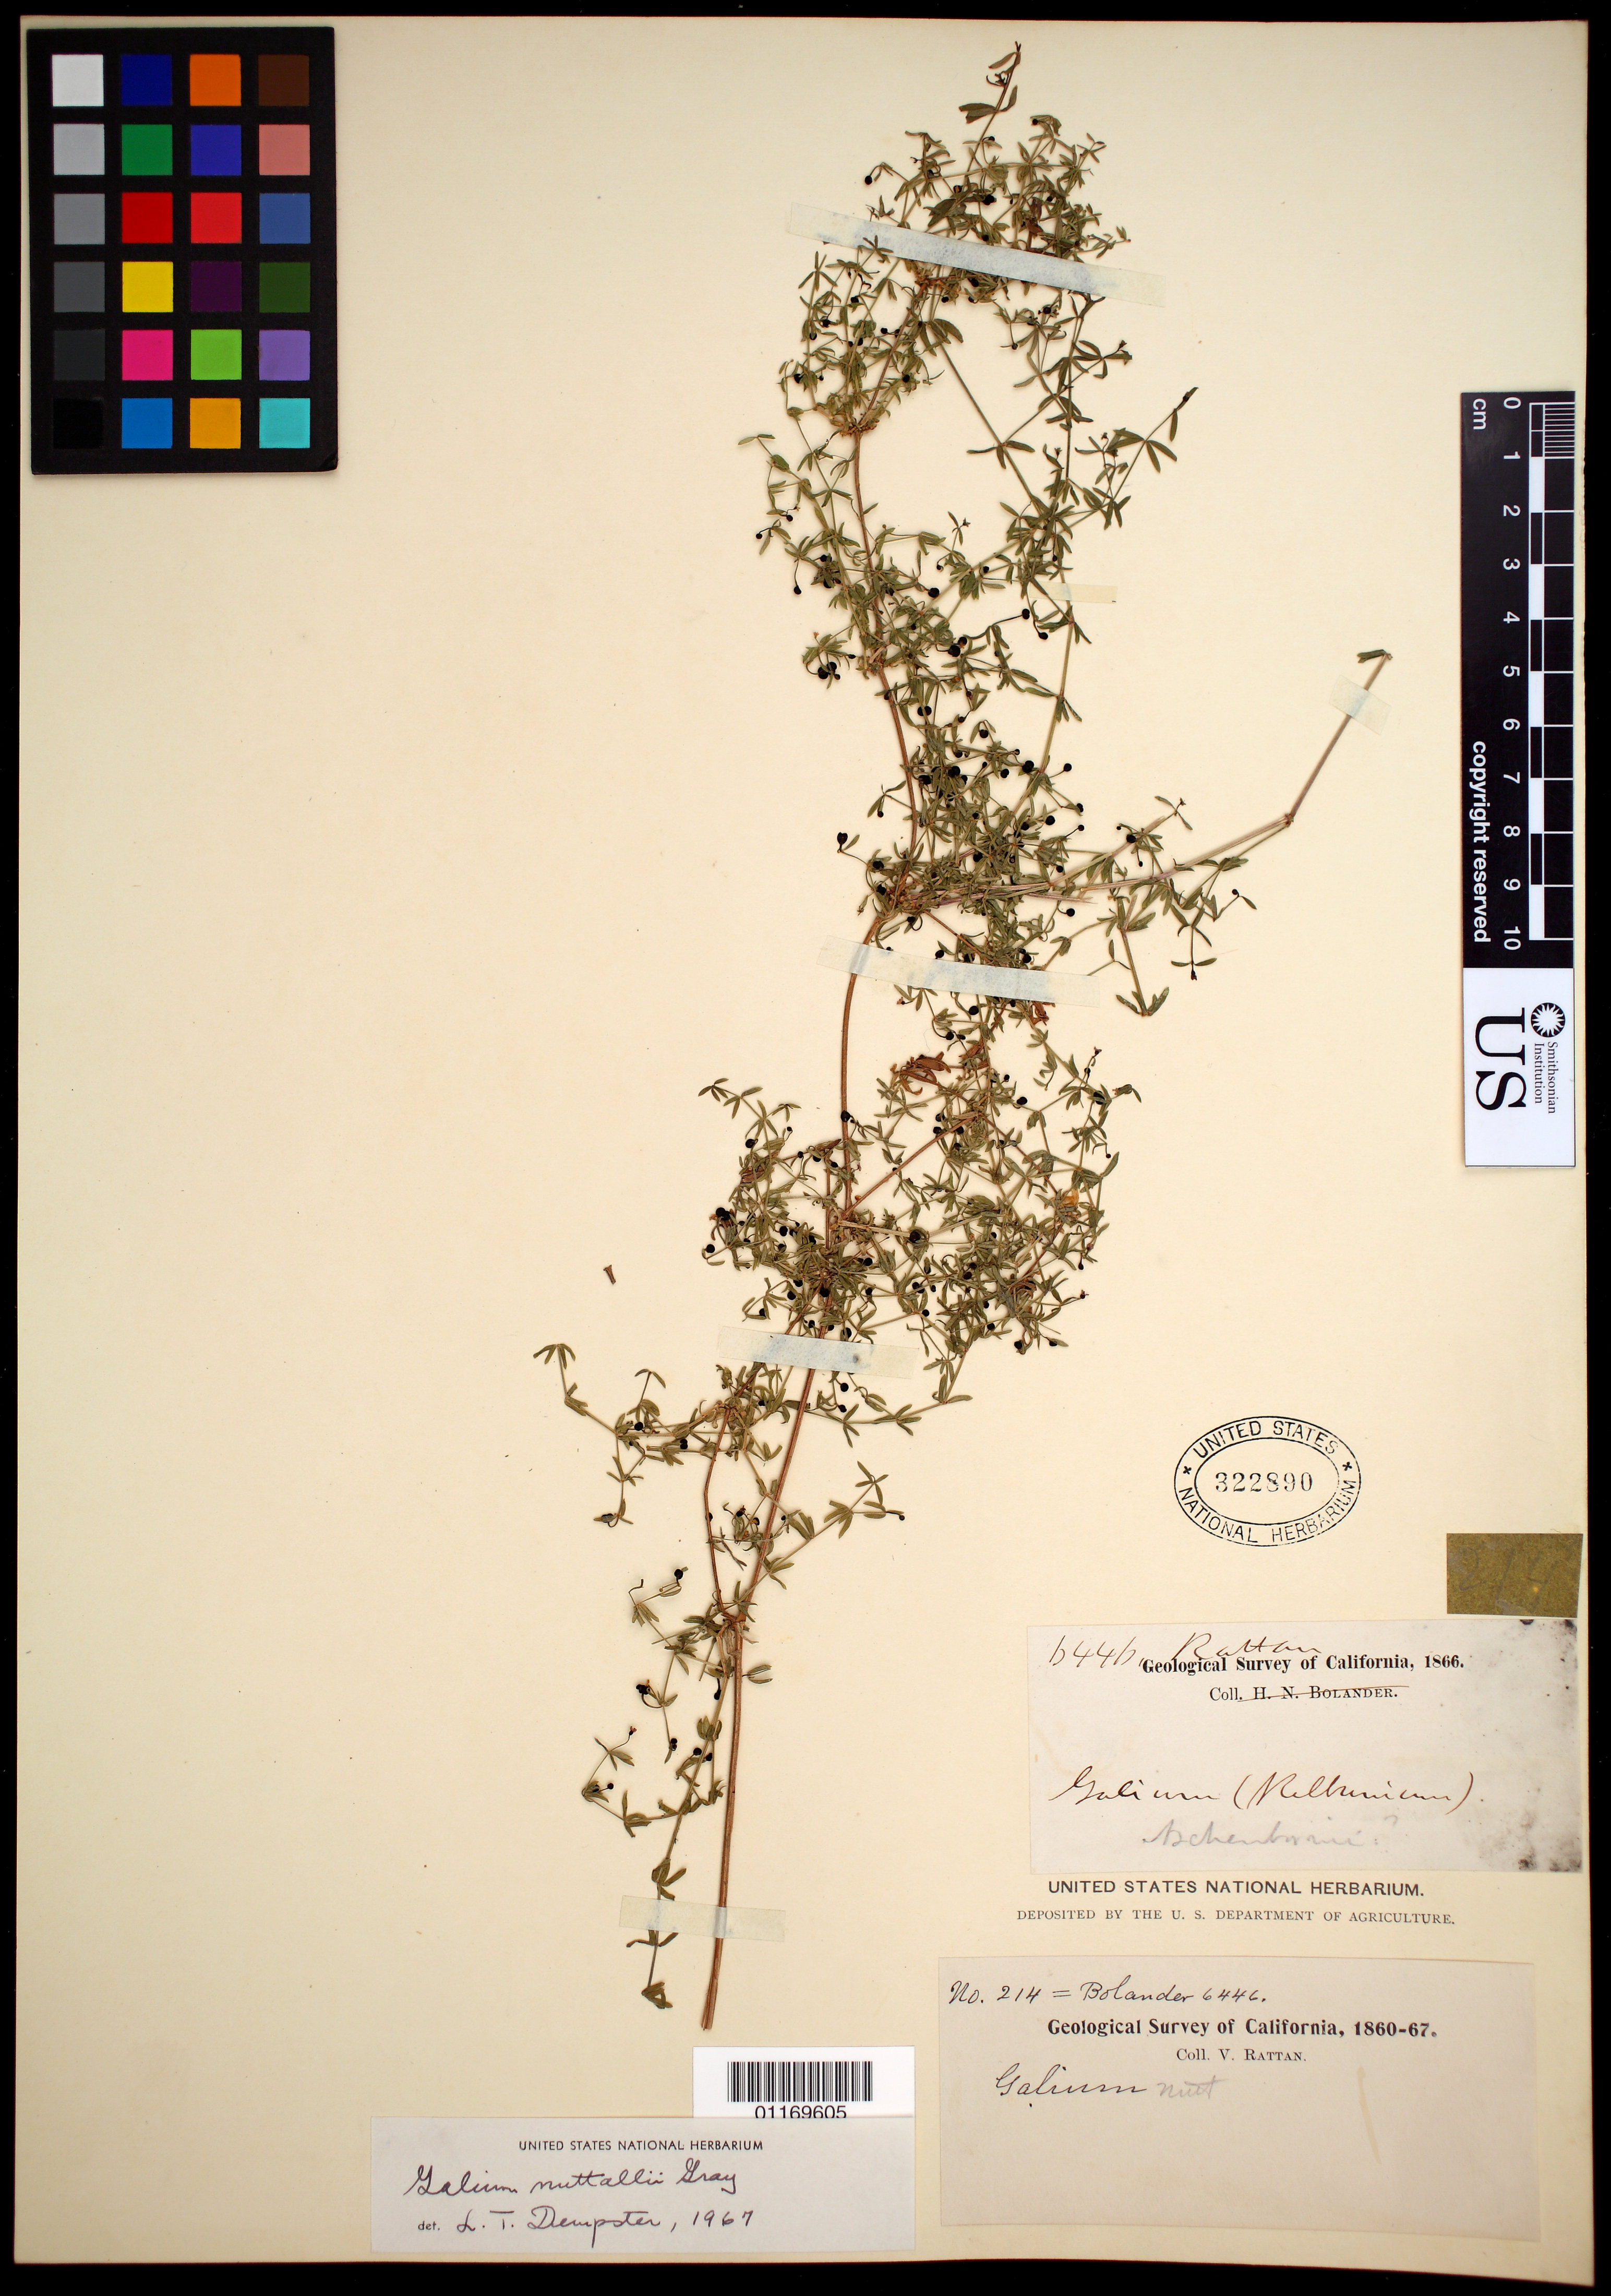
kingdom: Plantae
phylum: Tracheophyta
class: Magnoliopsida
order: Gentianales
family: Rubiaceae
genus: Galium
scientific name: Galium nuttallii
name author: A. Gray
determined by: Dempster, L. T.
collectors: V. Rattan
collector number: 214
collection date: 1860/1867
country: United States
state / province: California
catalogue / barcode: US 322890